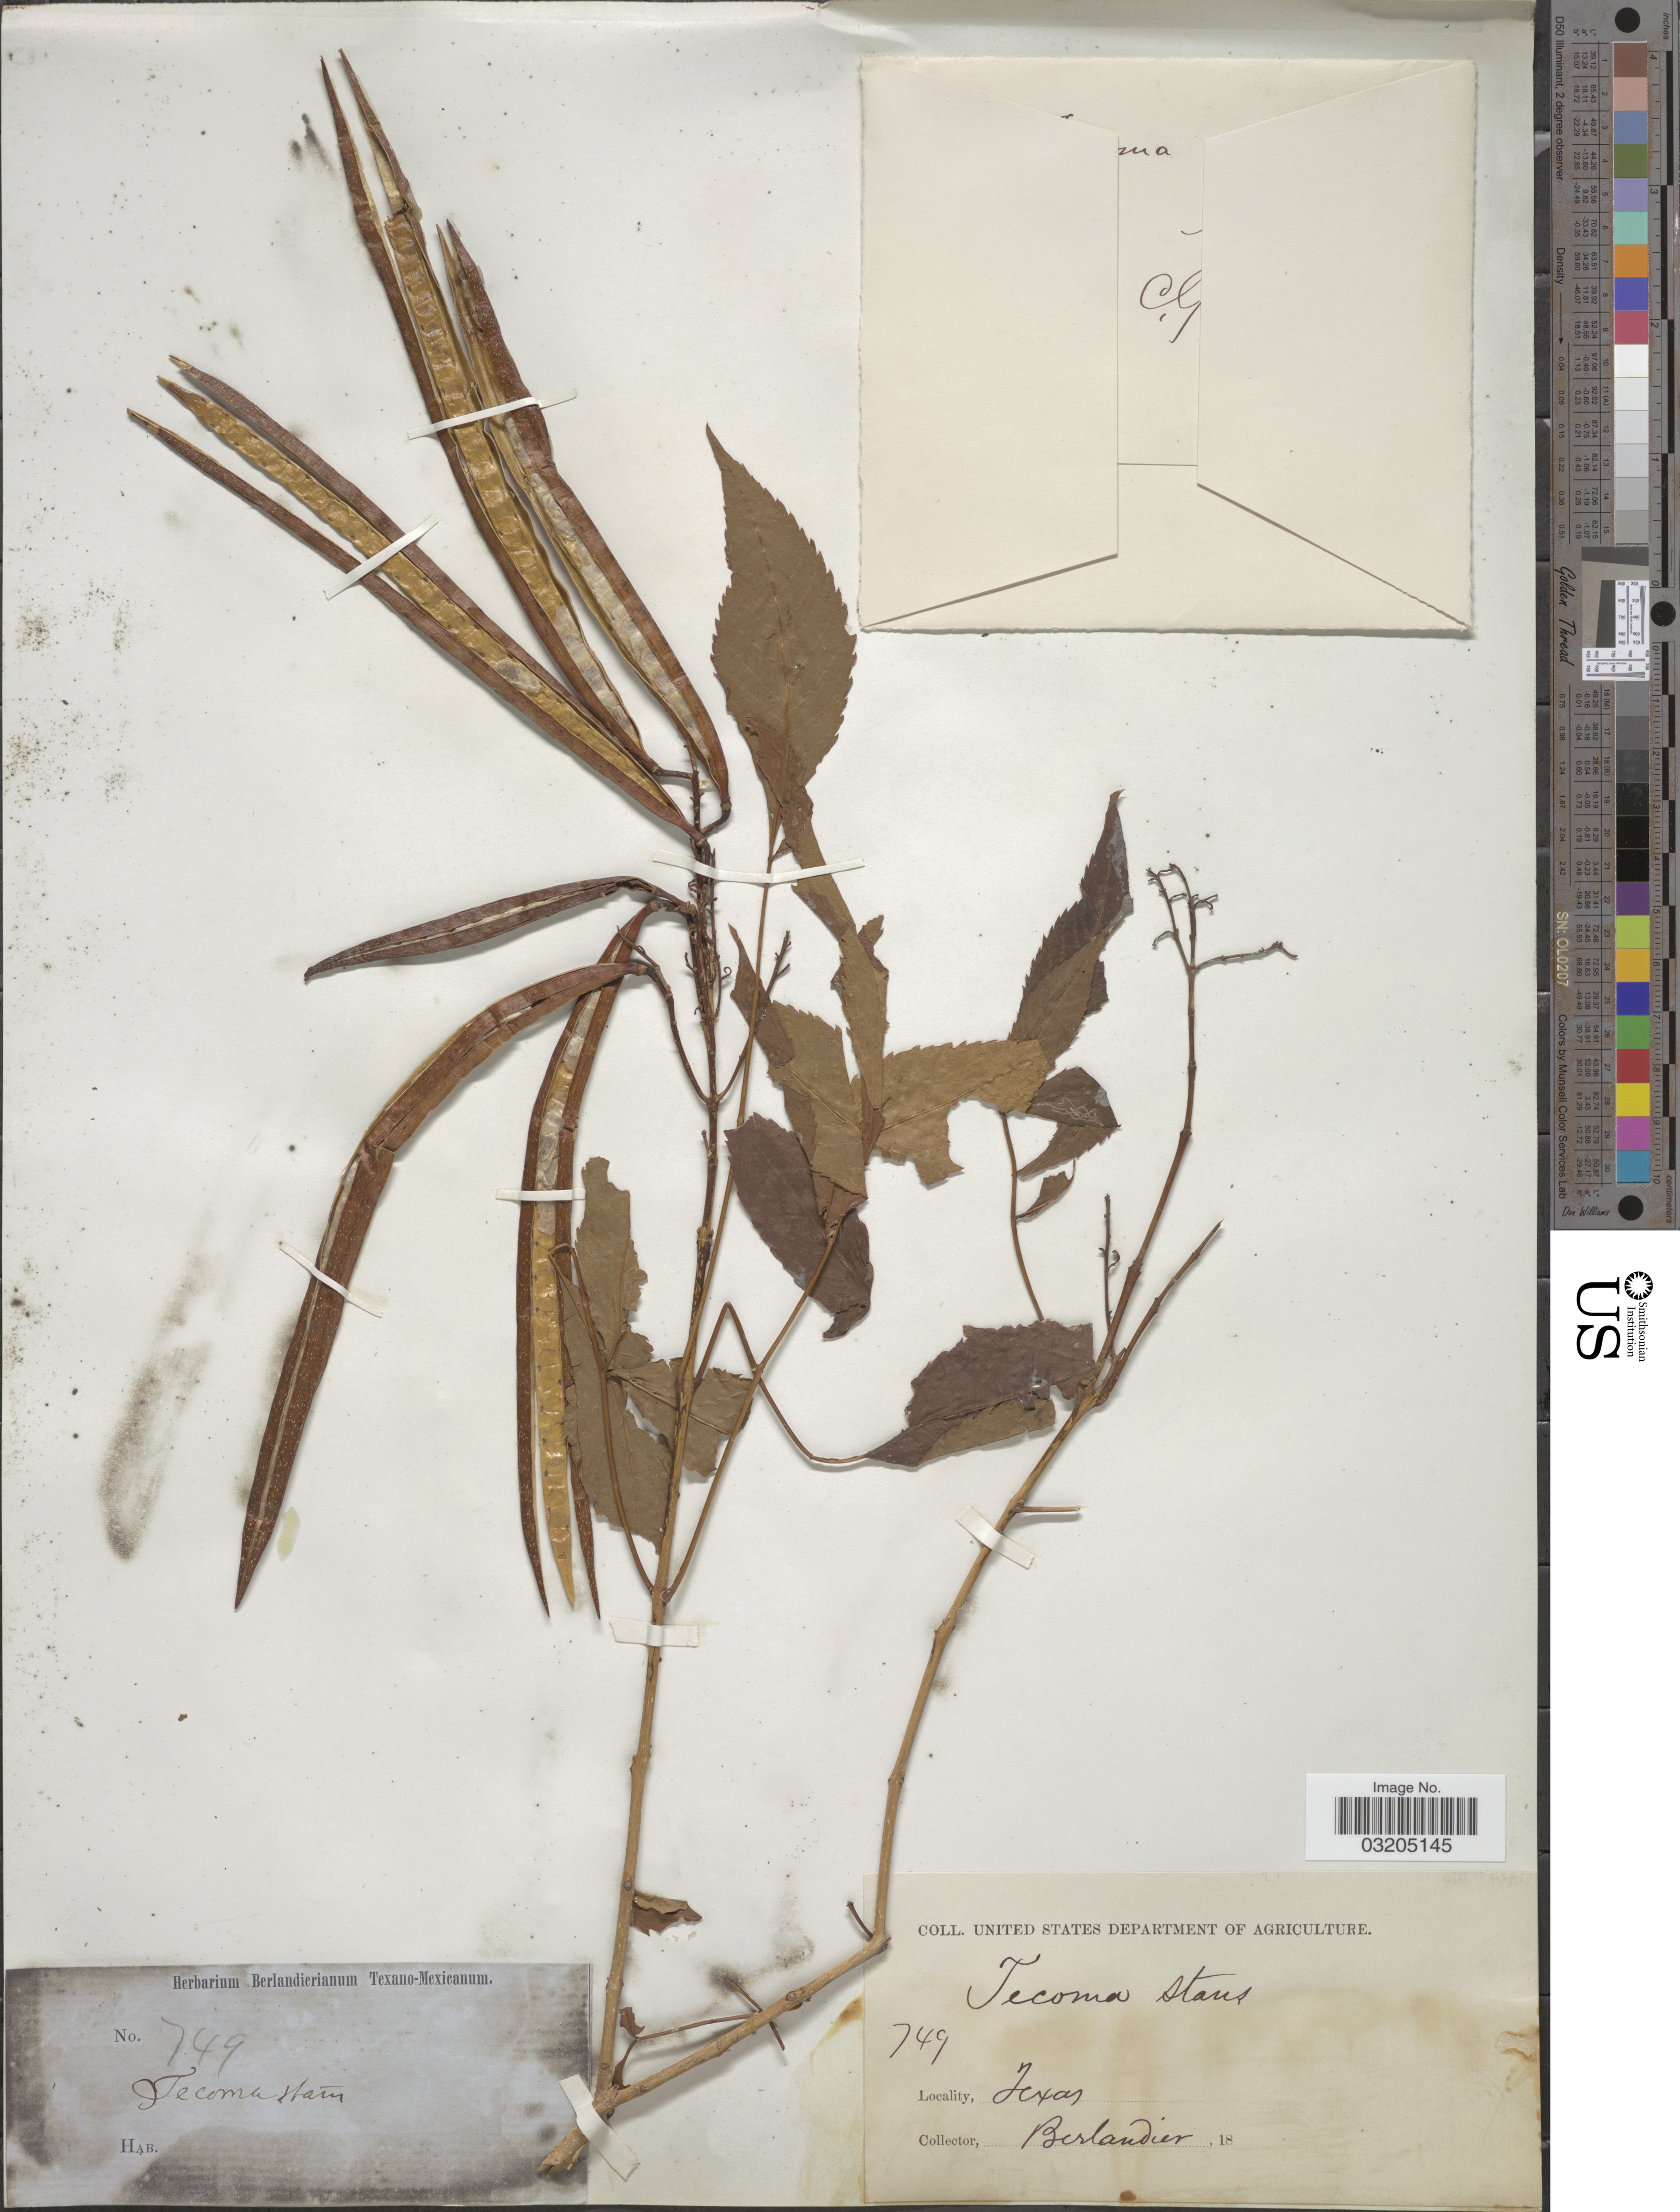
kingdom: Plantae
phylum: Tracheophyta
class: Magnoliopsida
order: Lamiales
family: Bignoniaceae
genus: Tecoma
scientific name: Tecoma stans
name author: (L.) Juss. ex Kunth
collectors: J. L. Berlandier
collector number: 749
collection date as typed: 18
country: United States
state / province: Texas